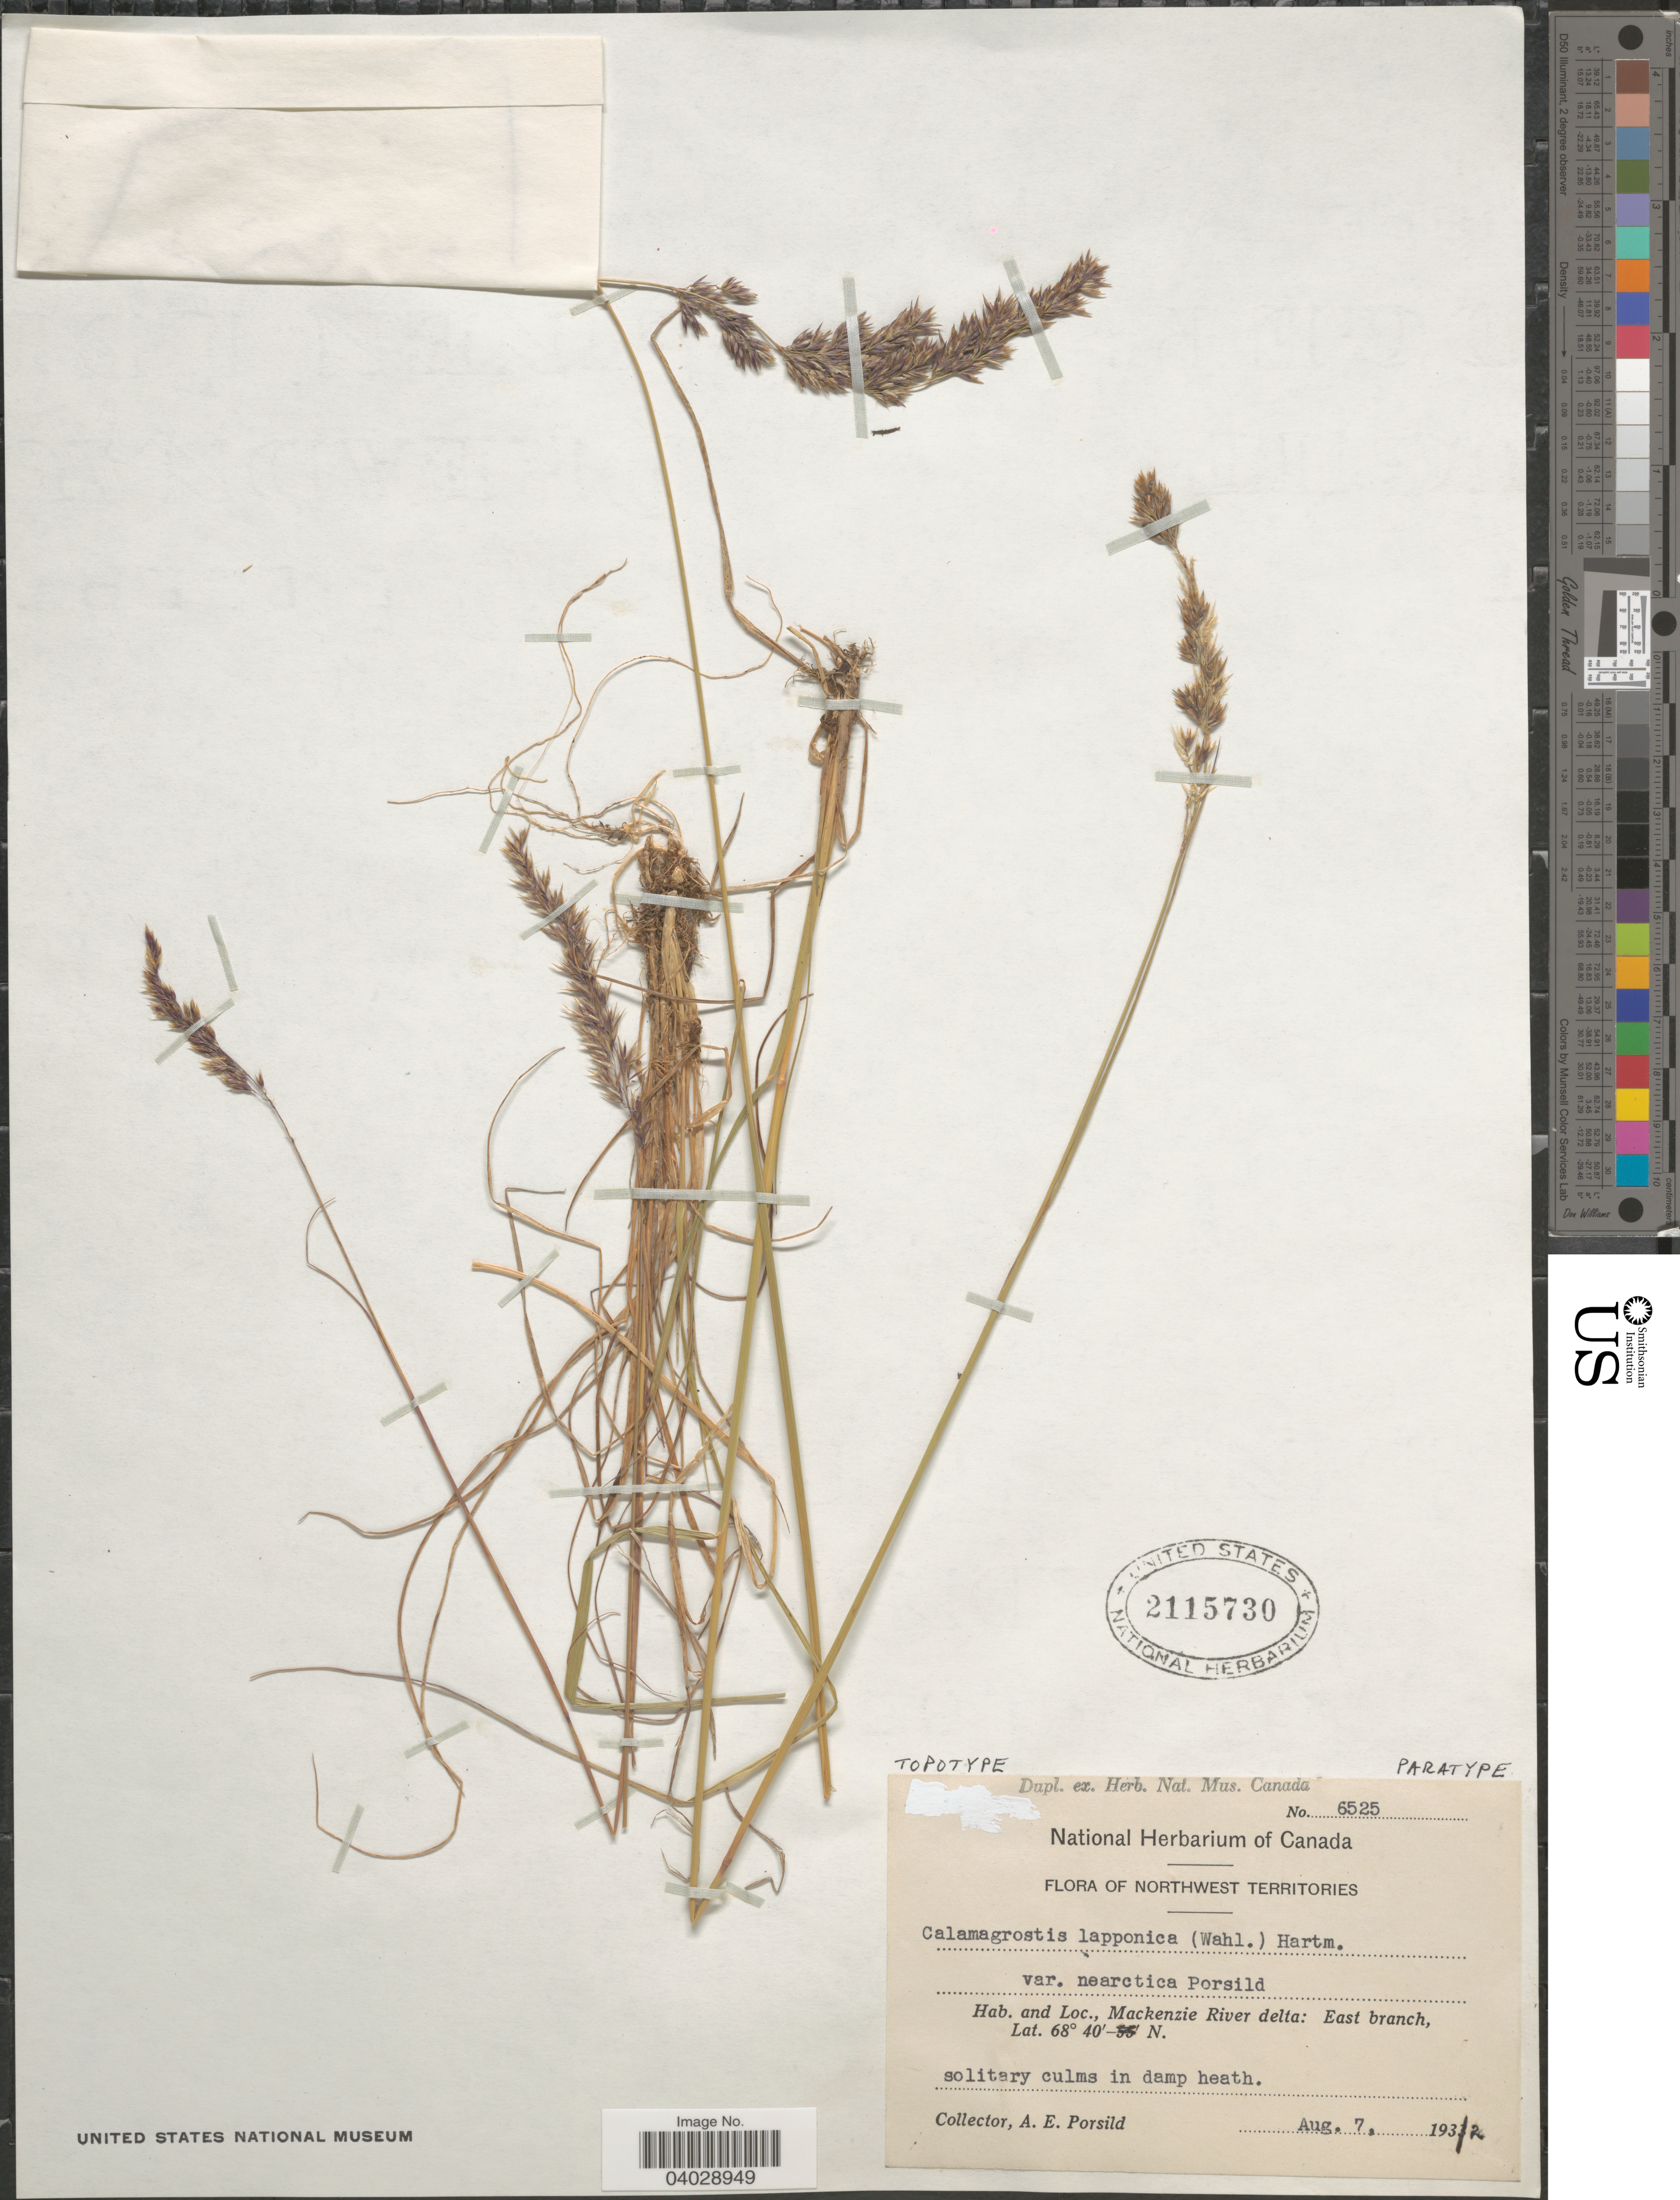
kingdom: Plantae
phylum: Tracheophyta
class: Liliopsida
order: Poales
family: Poaceae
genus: Calamagrostis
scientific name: Calamagrostis lapponica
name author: (Wahlenb.) Hartm.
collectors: A. E. Porsild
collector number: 6525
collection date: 1932-08-07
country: Canada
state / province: Northwest Territories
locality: Mackenzie River delta: East branch.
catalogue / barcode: US 2115730